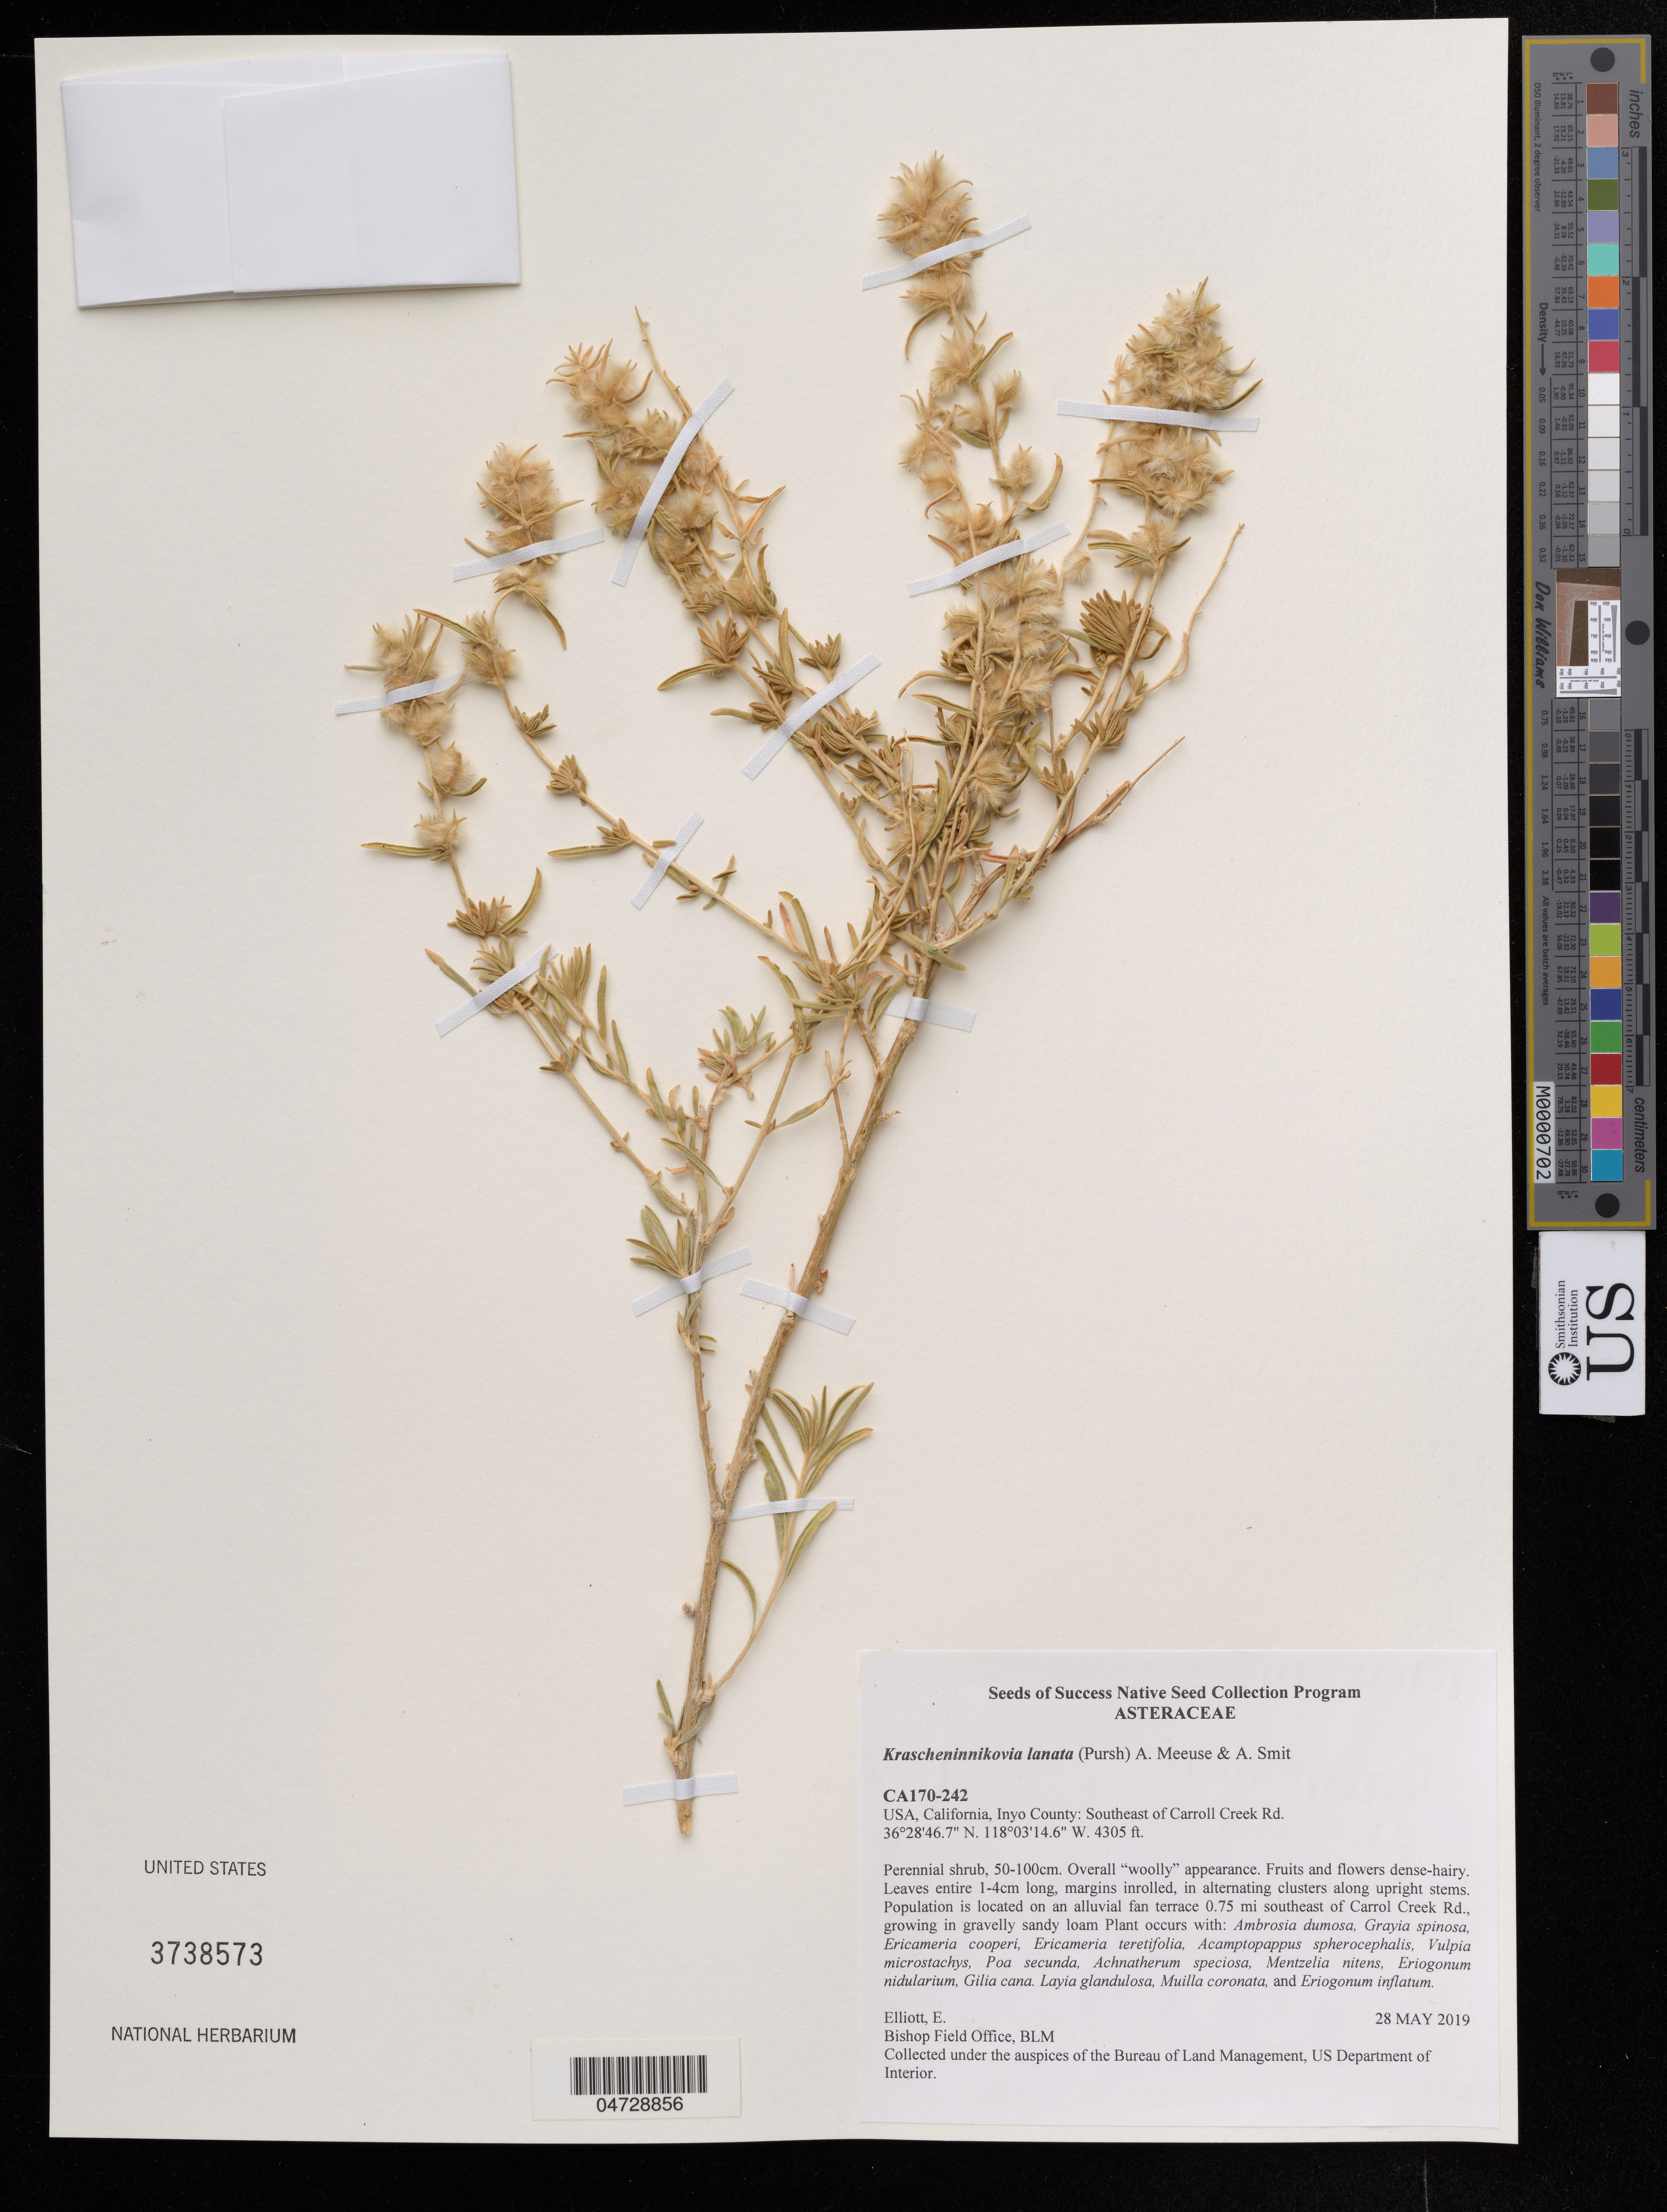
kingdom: Plantae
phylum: Tracheophyta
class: Magnoliopsida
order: Caryophyllales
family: Amaranthaceae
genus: Krascheninnikovia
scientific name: Krascheninnikovia lanata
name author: (Pursh) A. Meeuse & A.Smit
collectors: E. Elliott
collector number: CA170-242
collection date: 2019-05-28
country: United States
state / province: California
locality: Inyo County: Southeast of Carroll Creek Rd.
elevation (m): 1312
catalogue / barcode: US 3738573